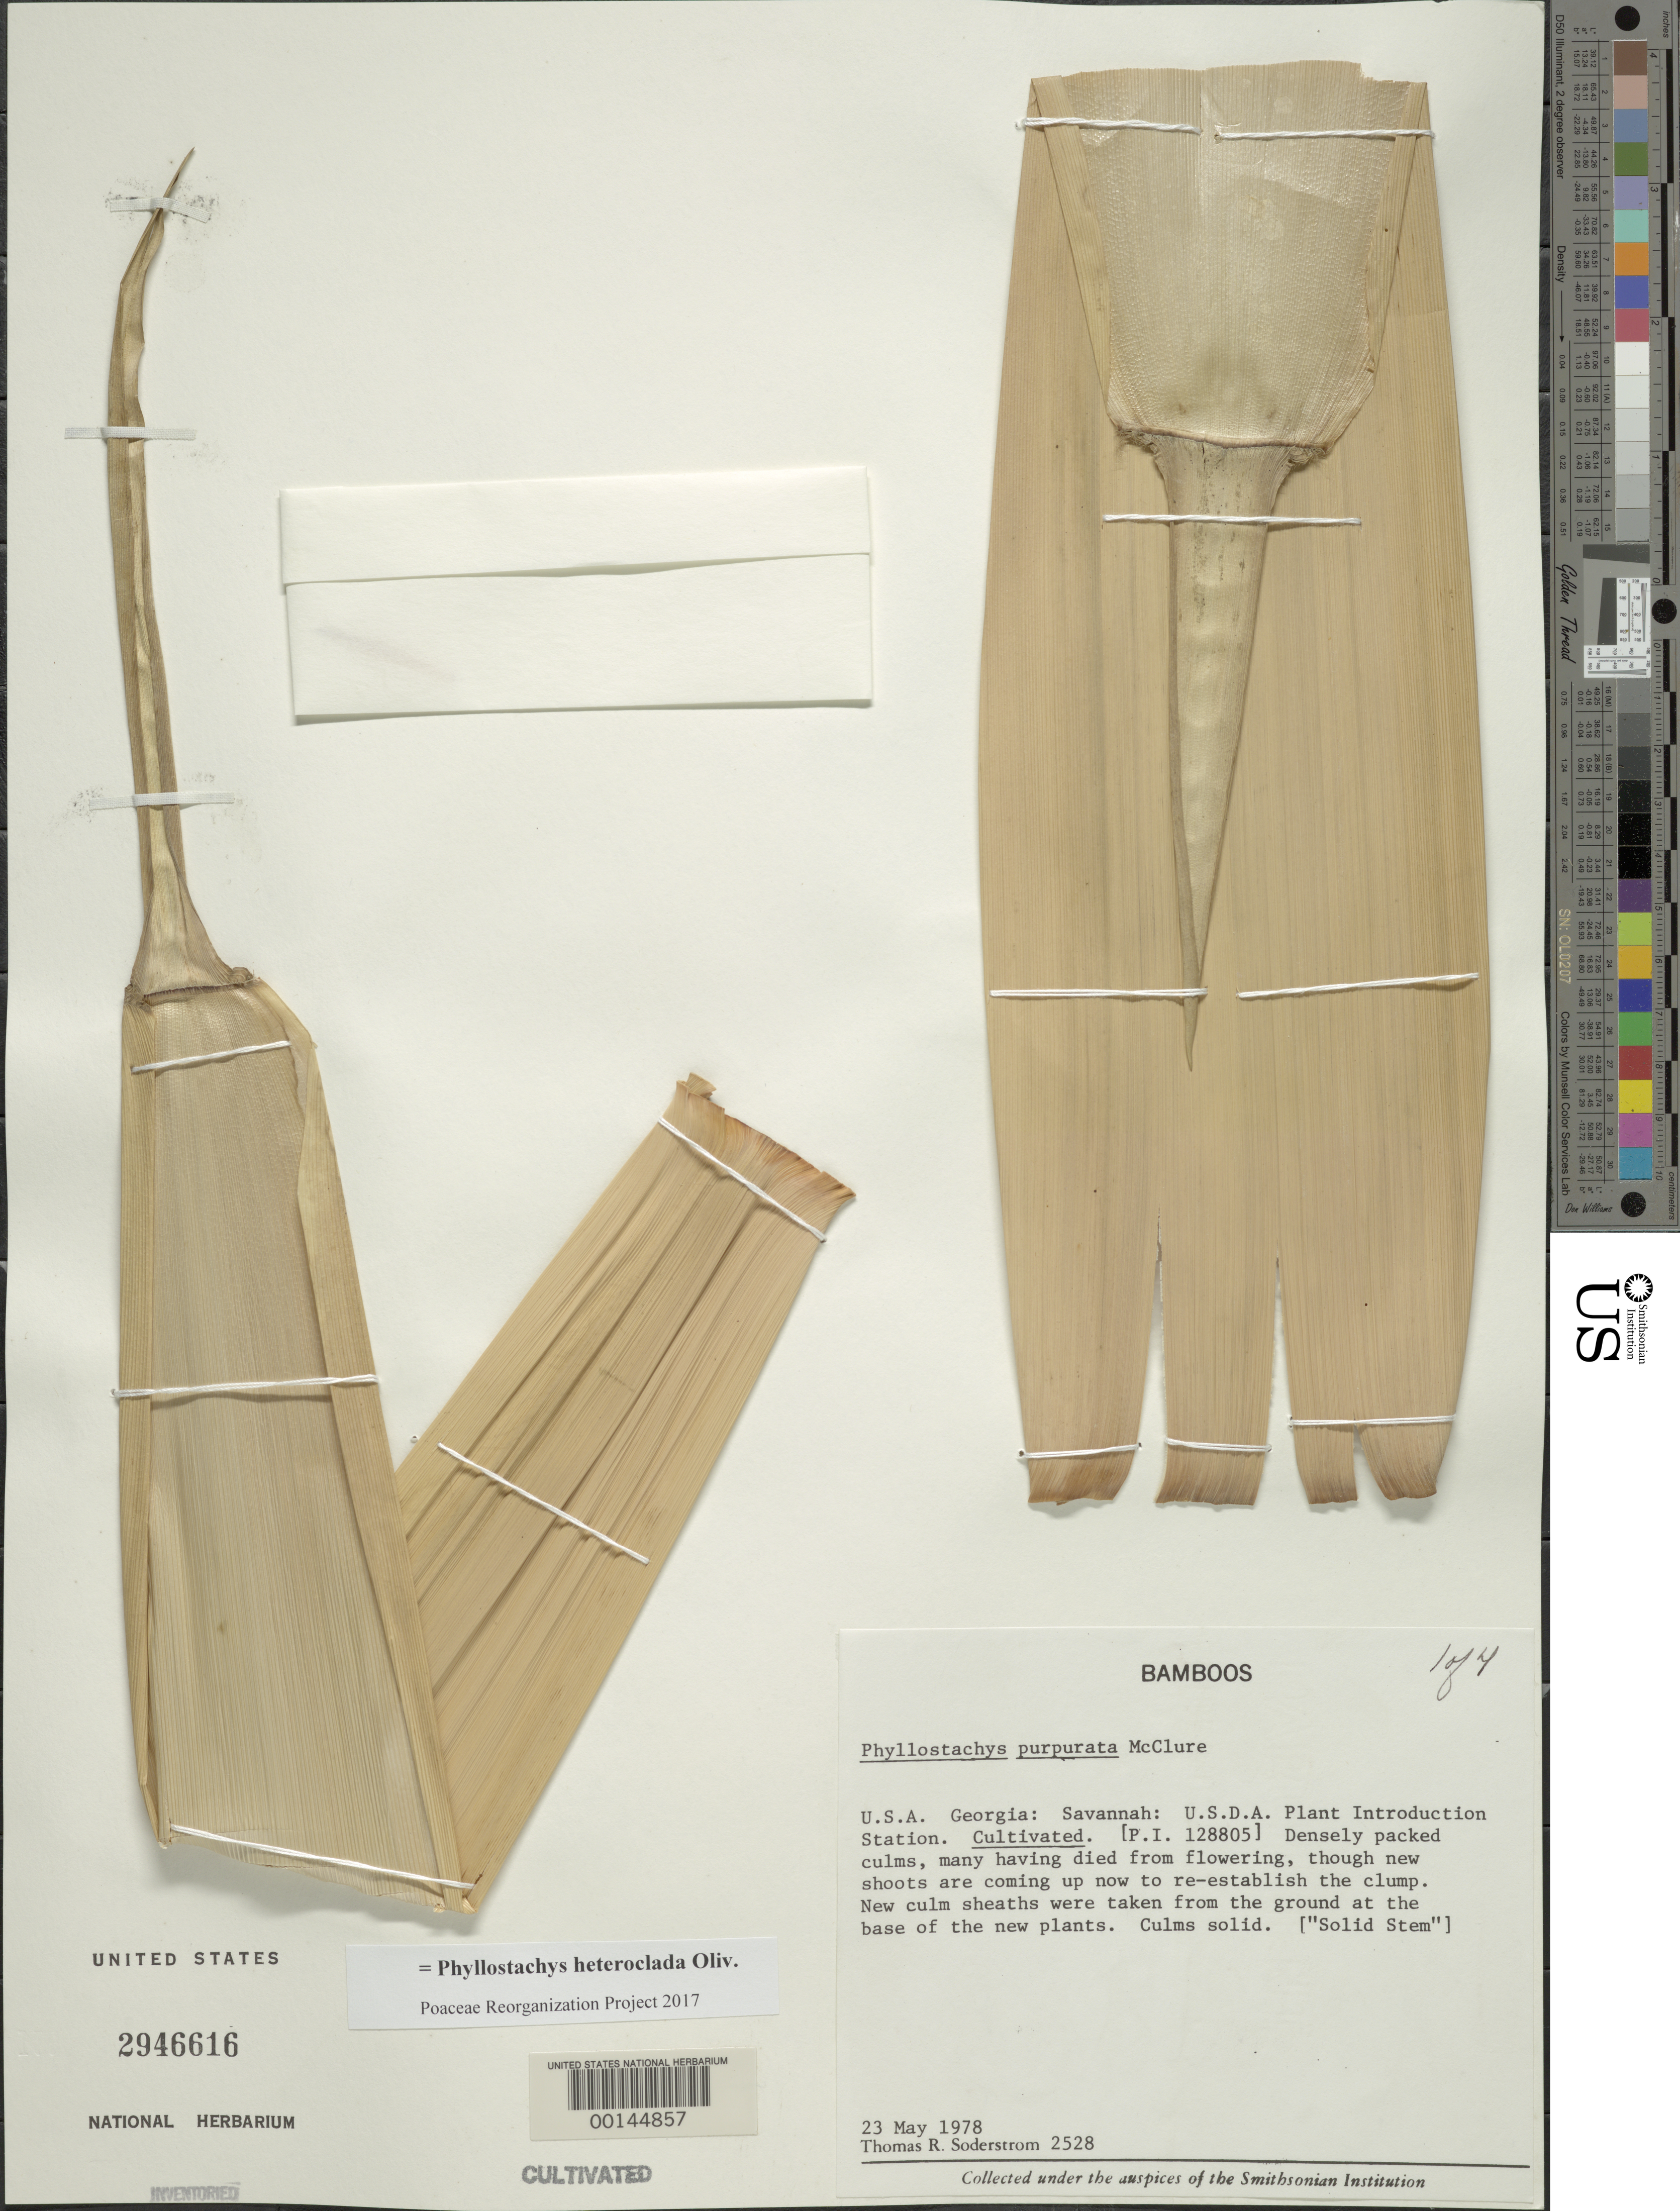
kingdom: Plantae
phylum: Tracheophyta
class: Liliopsida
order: Poales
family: Poaceae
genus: Phyllostachys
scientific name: Phyllostachys heteroclada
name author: Oliv.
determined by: Poaceae Reorganization Project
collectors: T. R. Soderstrom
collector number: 2528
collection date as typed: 23 May 1978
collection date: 1978-05-23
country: United States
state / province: Georgia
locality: Savannah, barbour lathrop p.i. garden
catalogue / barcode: US 2946616